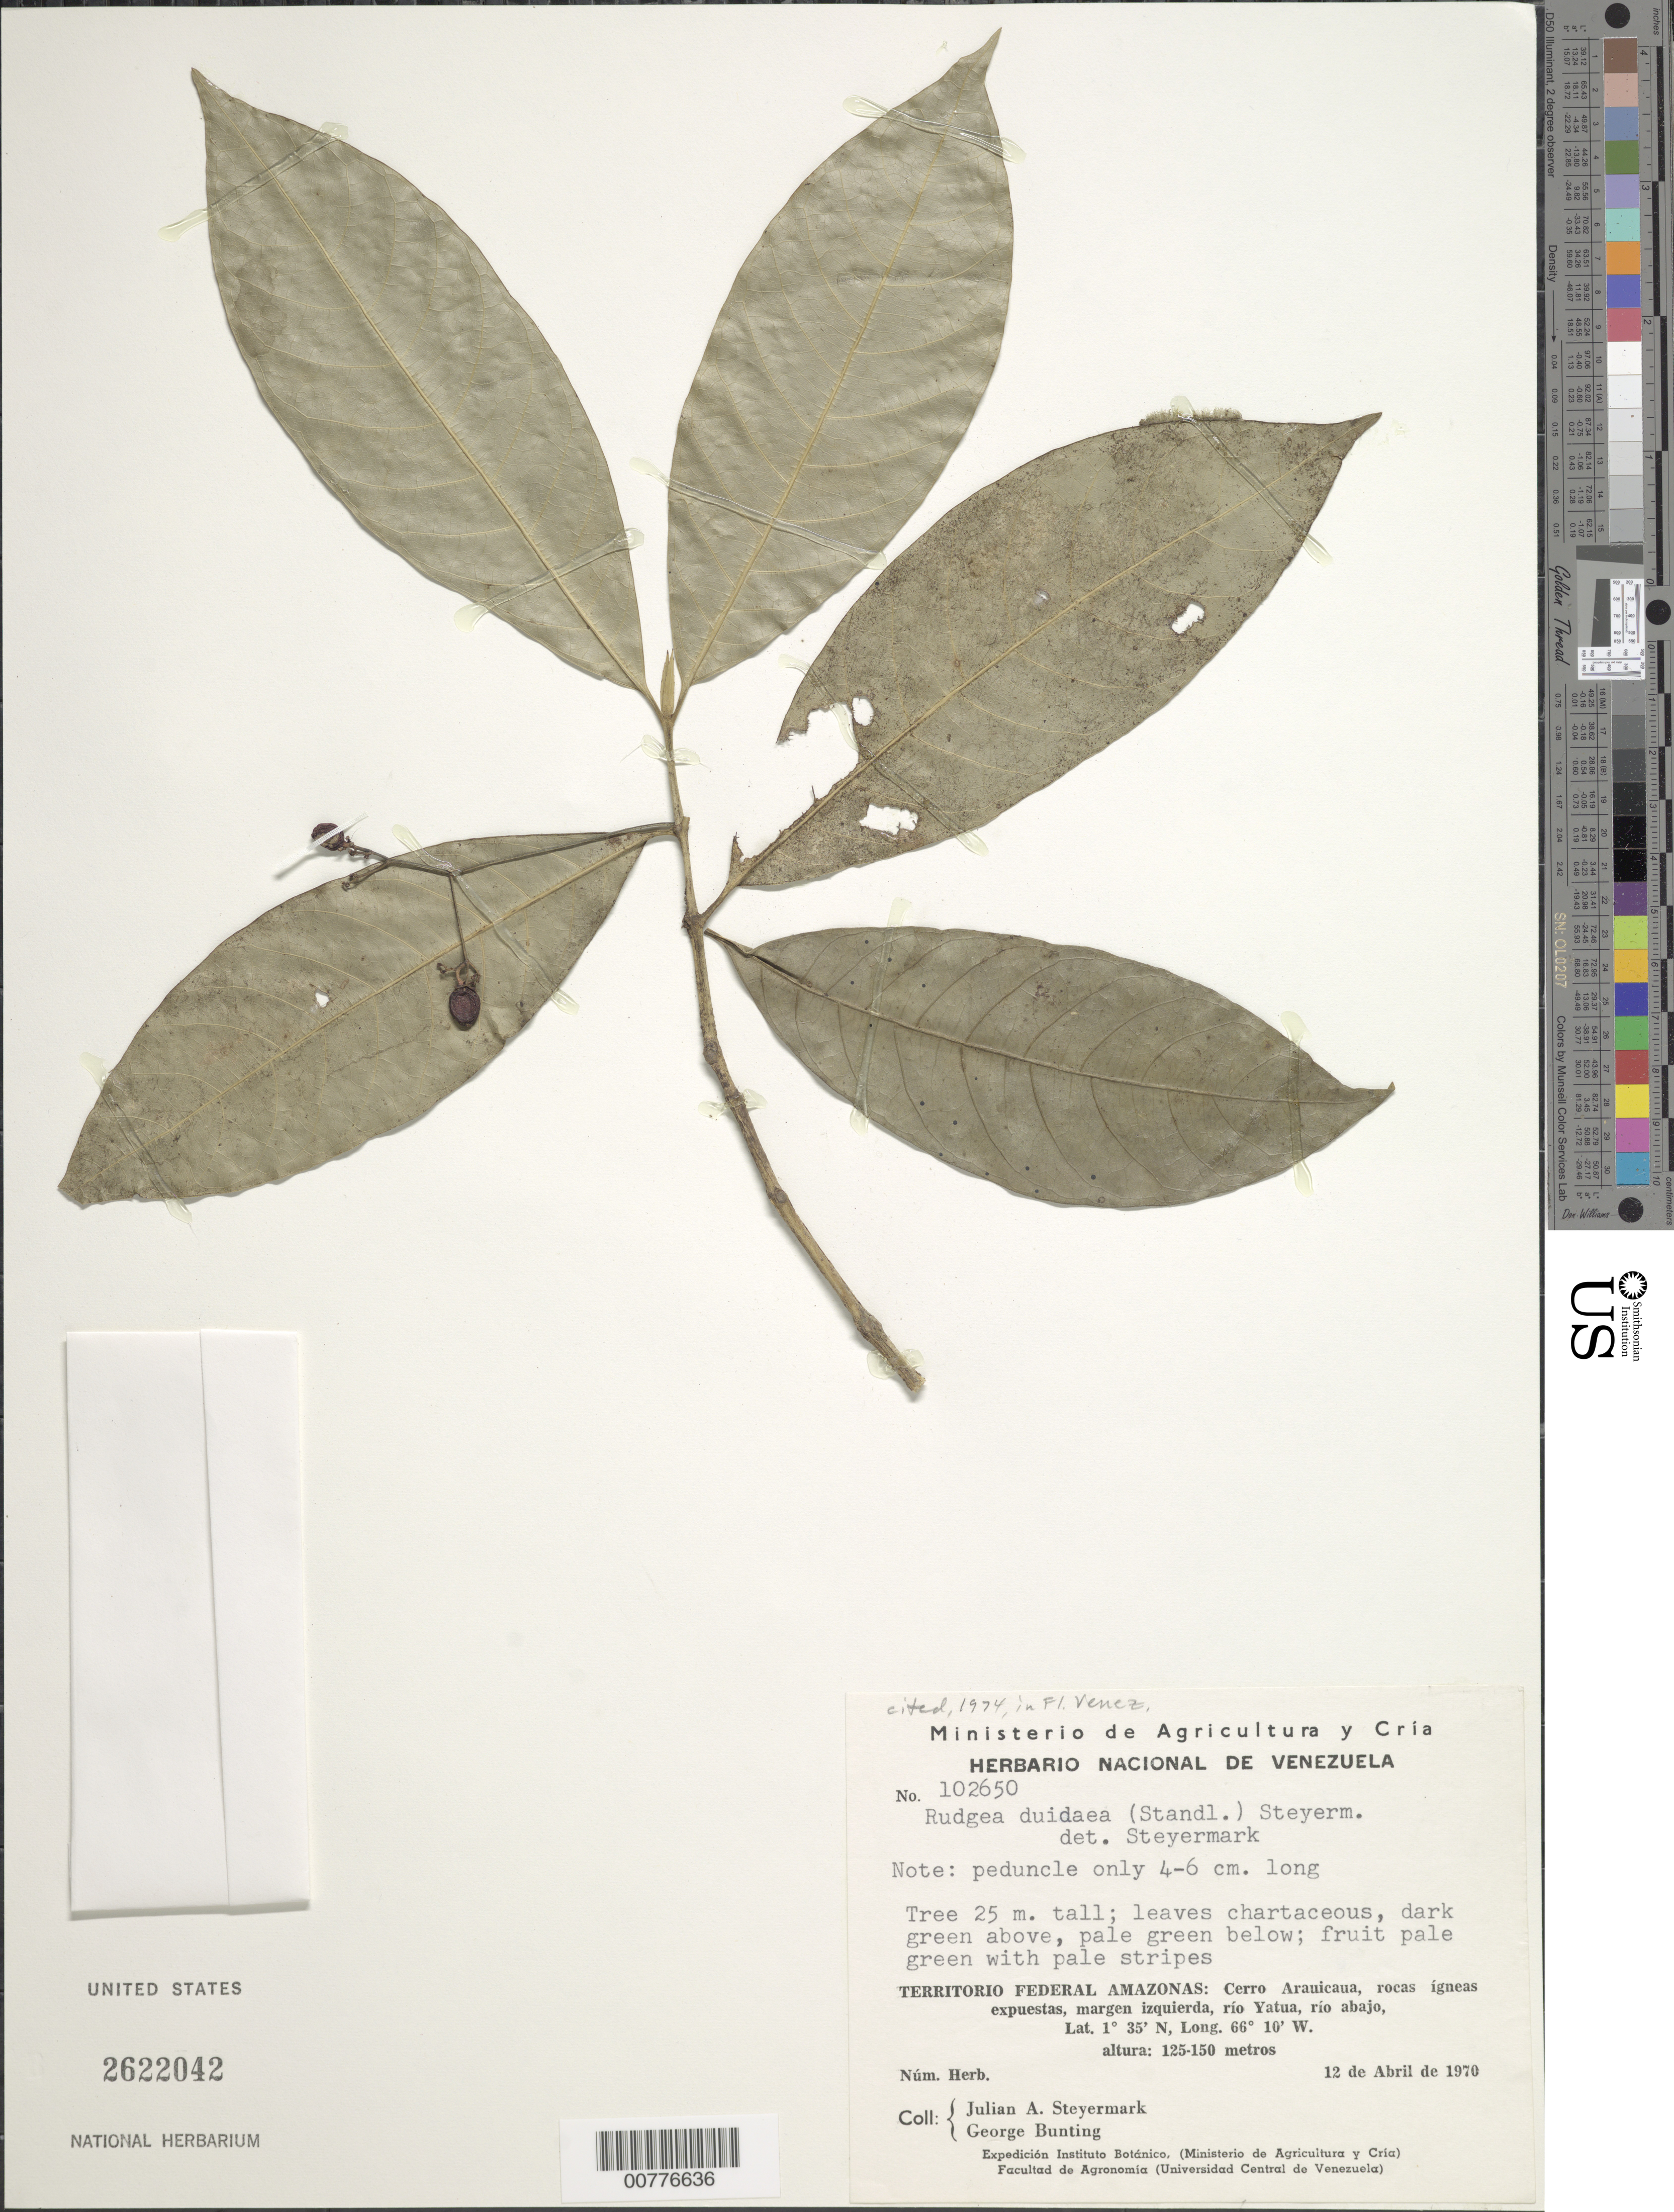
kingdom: Plantae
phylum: Tracheophyta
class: Magnoliopsida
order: Gentianales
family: Rubiaceae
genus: Rudgea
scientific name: Rudgea duidae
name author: (Standl.) Steyerm.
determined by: Steyermark, Julian A., (VEN)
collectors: J. Steyermark & G. S. Bunting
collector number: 102650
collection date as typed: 12-Apr-70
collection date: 1970-04-12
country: Venezuela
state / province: Amazonas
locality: Rió Yatua, left margin; Cerro Arauicaua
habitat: Rocas ígneas expuestas, rio abajo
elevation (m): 125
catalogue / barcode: US 2622042